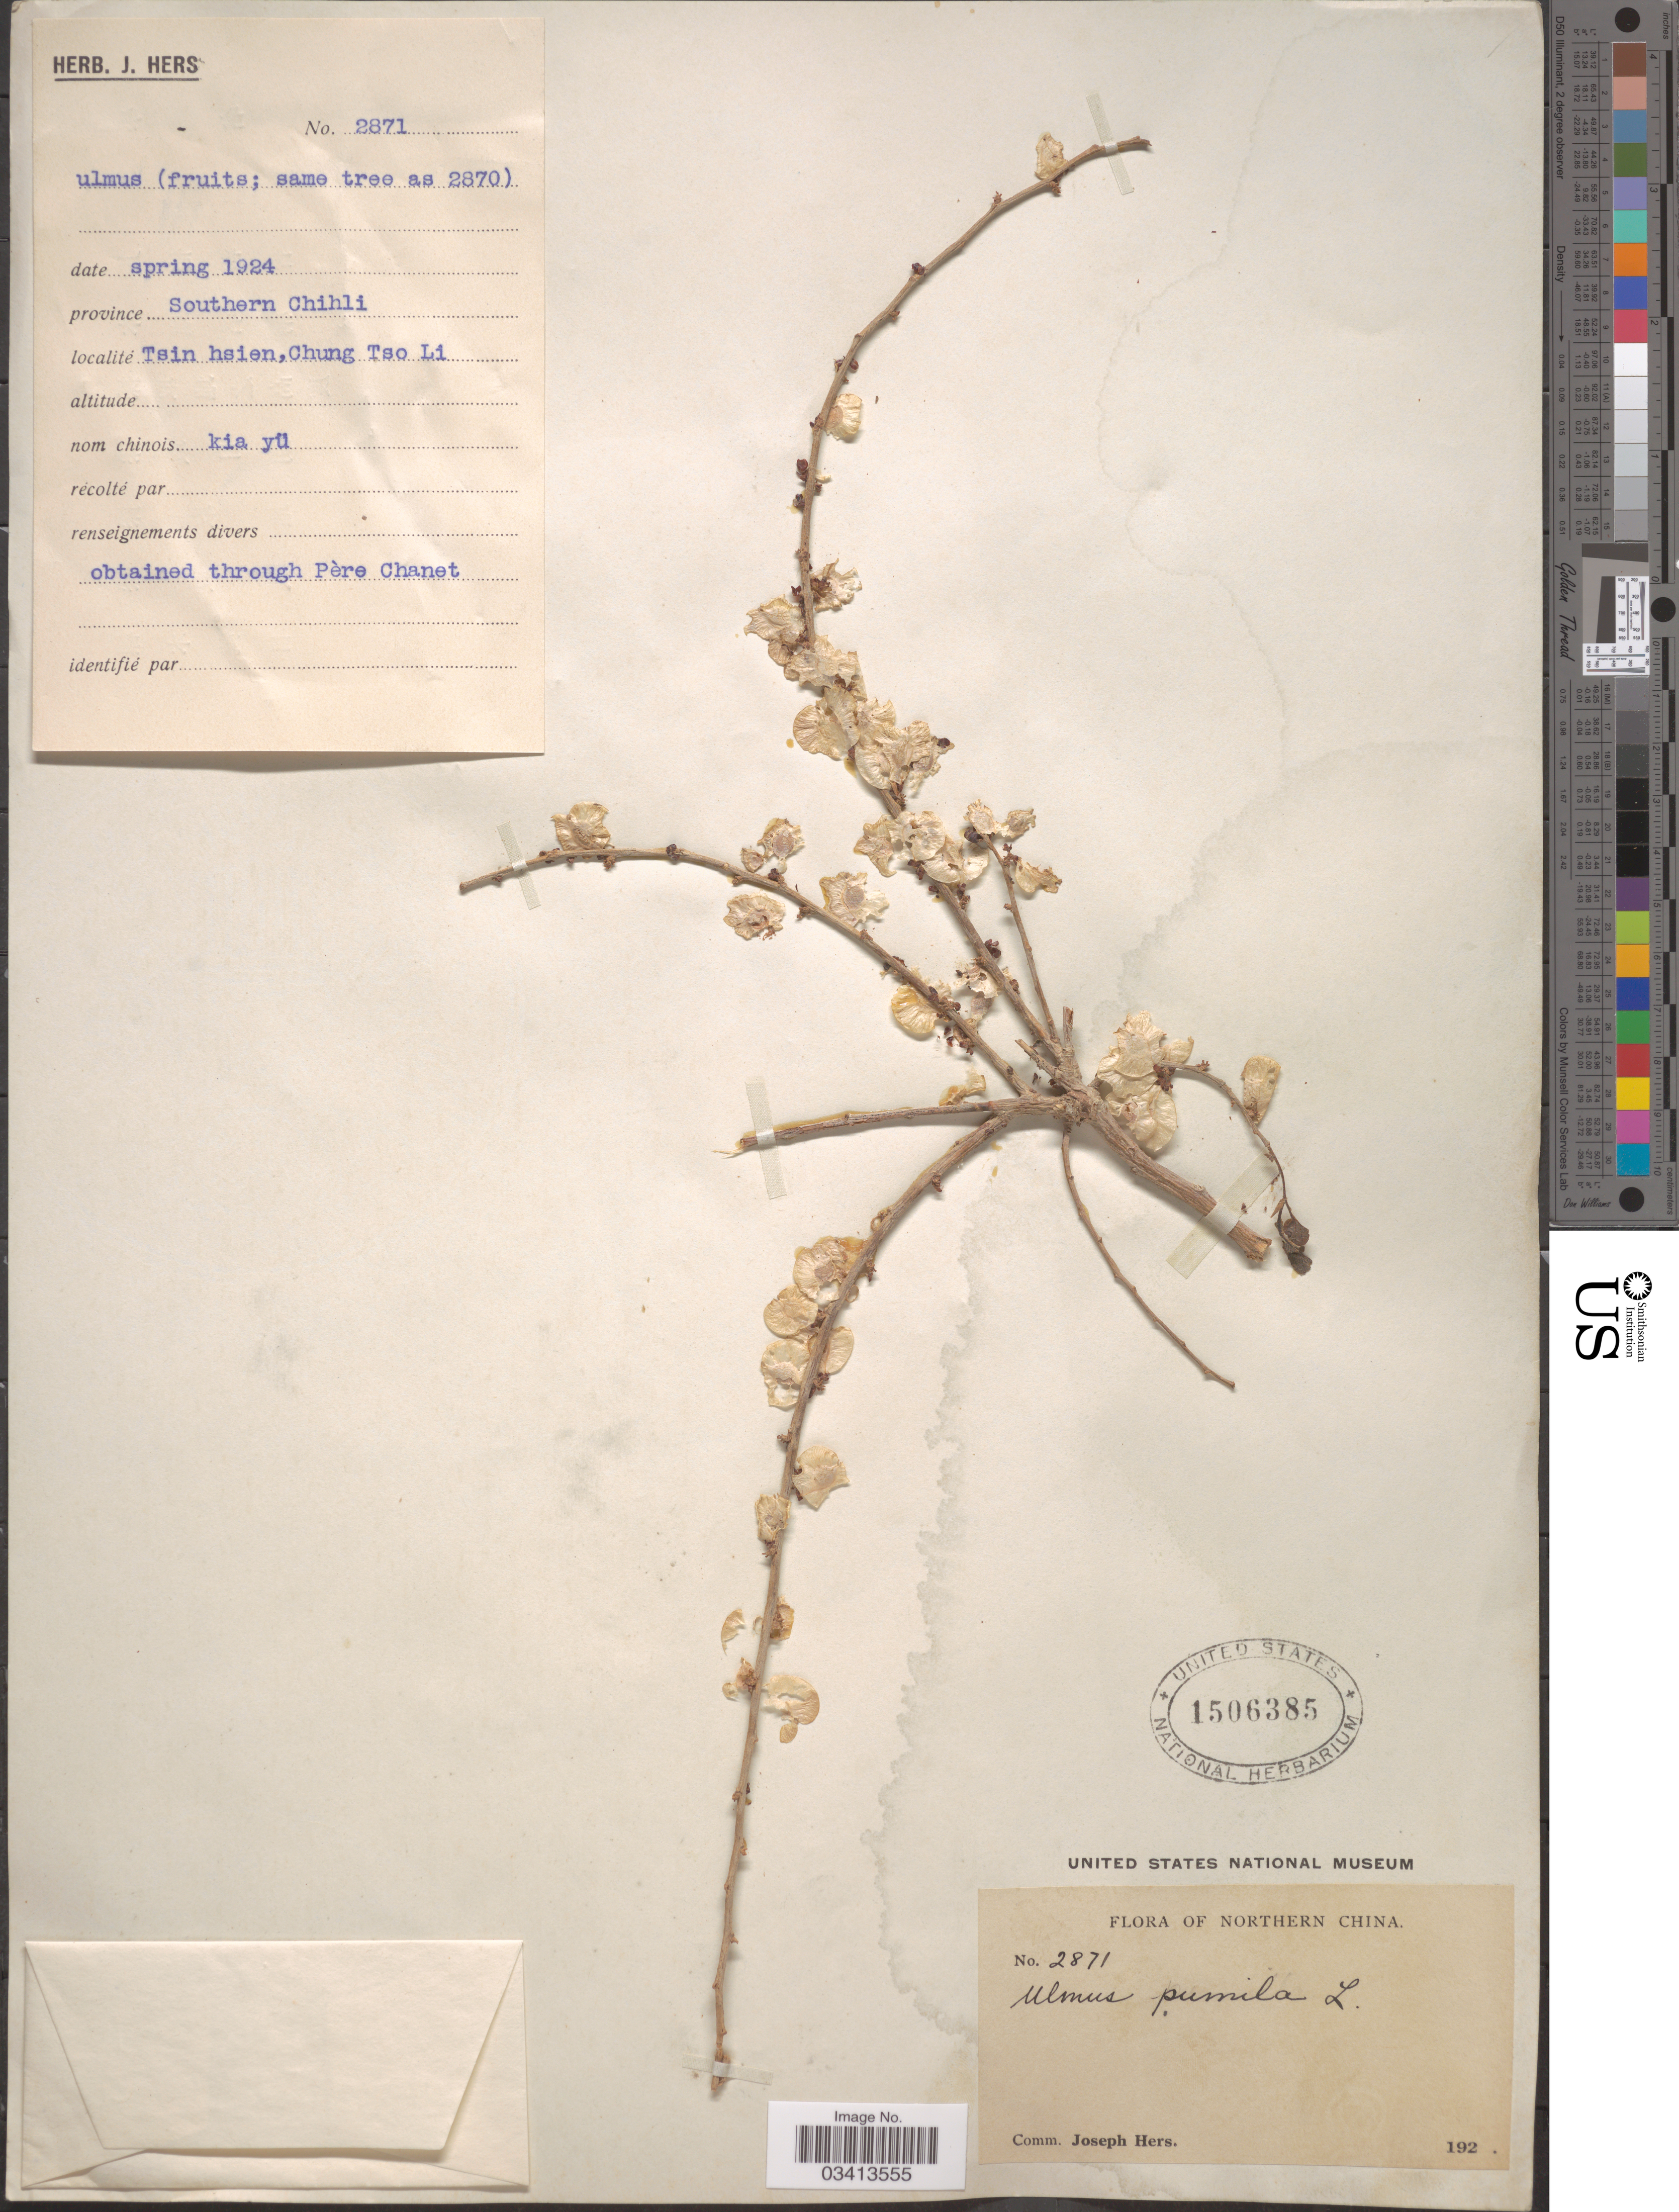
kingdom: Plantae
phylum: Tracheophyta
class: Magnoliopsida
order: Rosales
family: Ulmaceae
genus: Ulmus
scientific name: Ulmus pumila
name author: L.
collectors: J. Hers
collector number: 2871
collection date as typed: spring 1924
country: China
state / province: Hebei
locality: Northern China. Province Southern Chihli. Tsin Hsien, Chung Tso Li.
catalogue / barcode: US 1506385